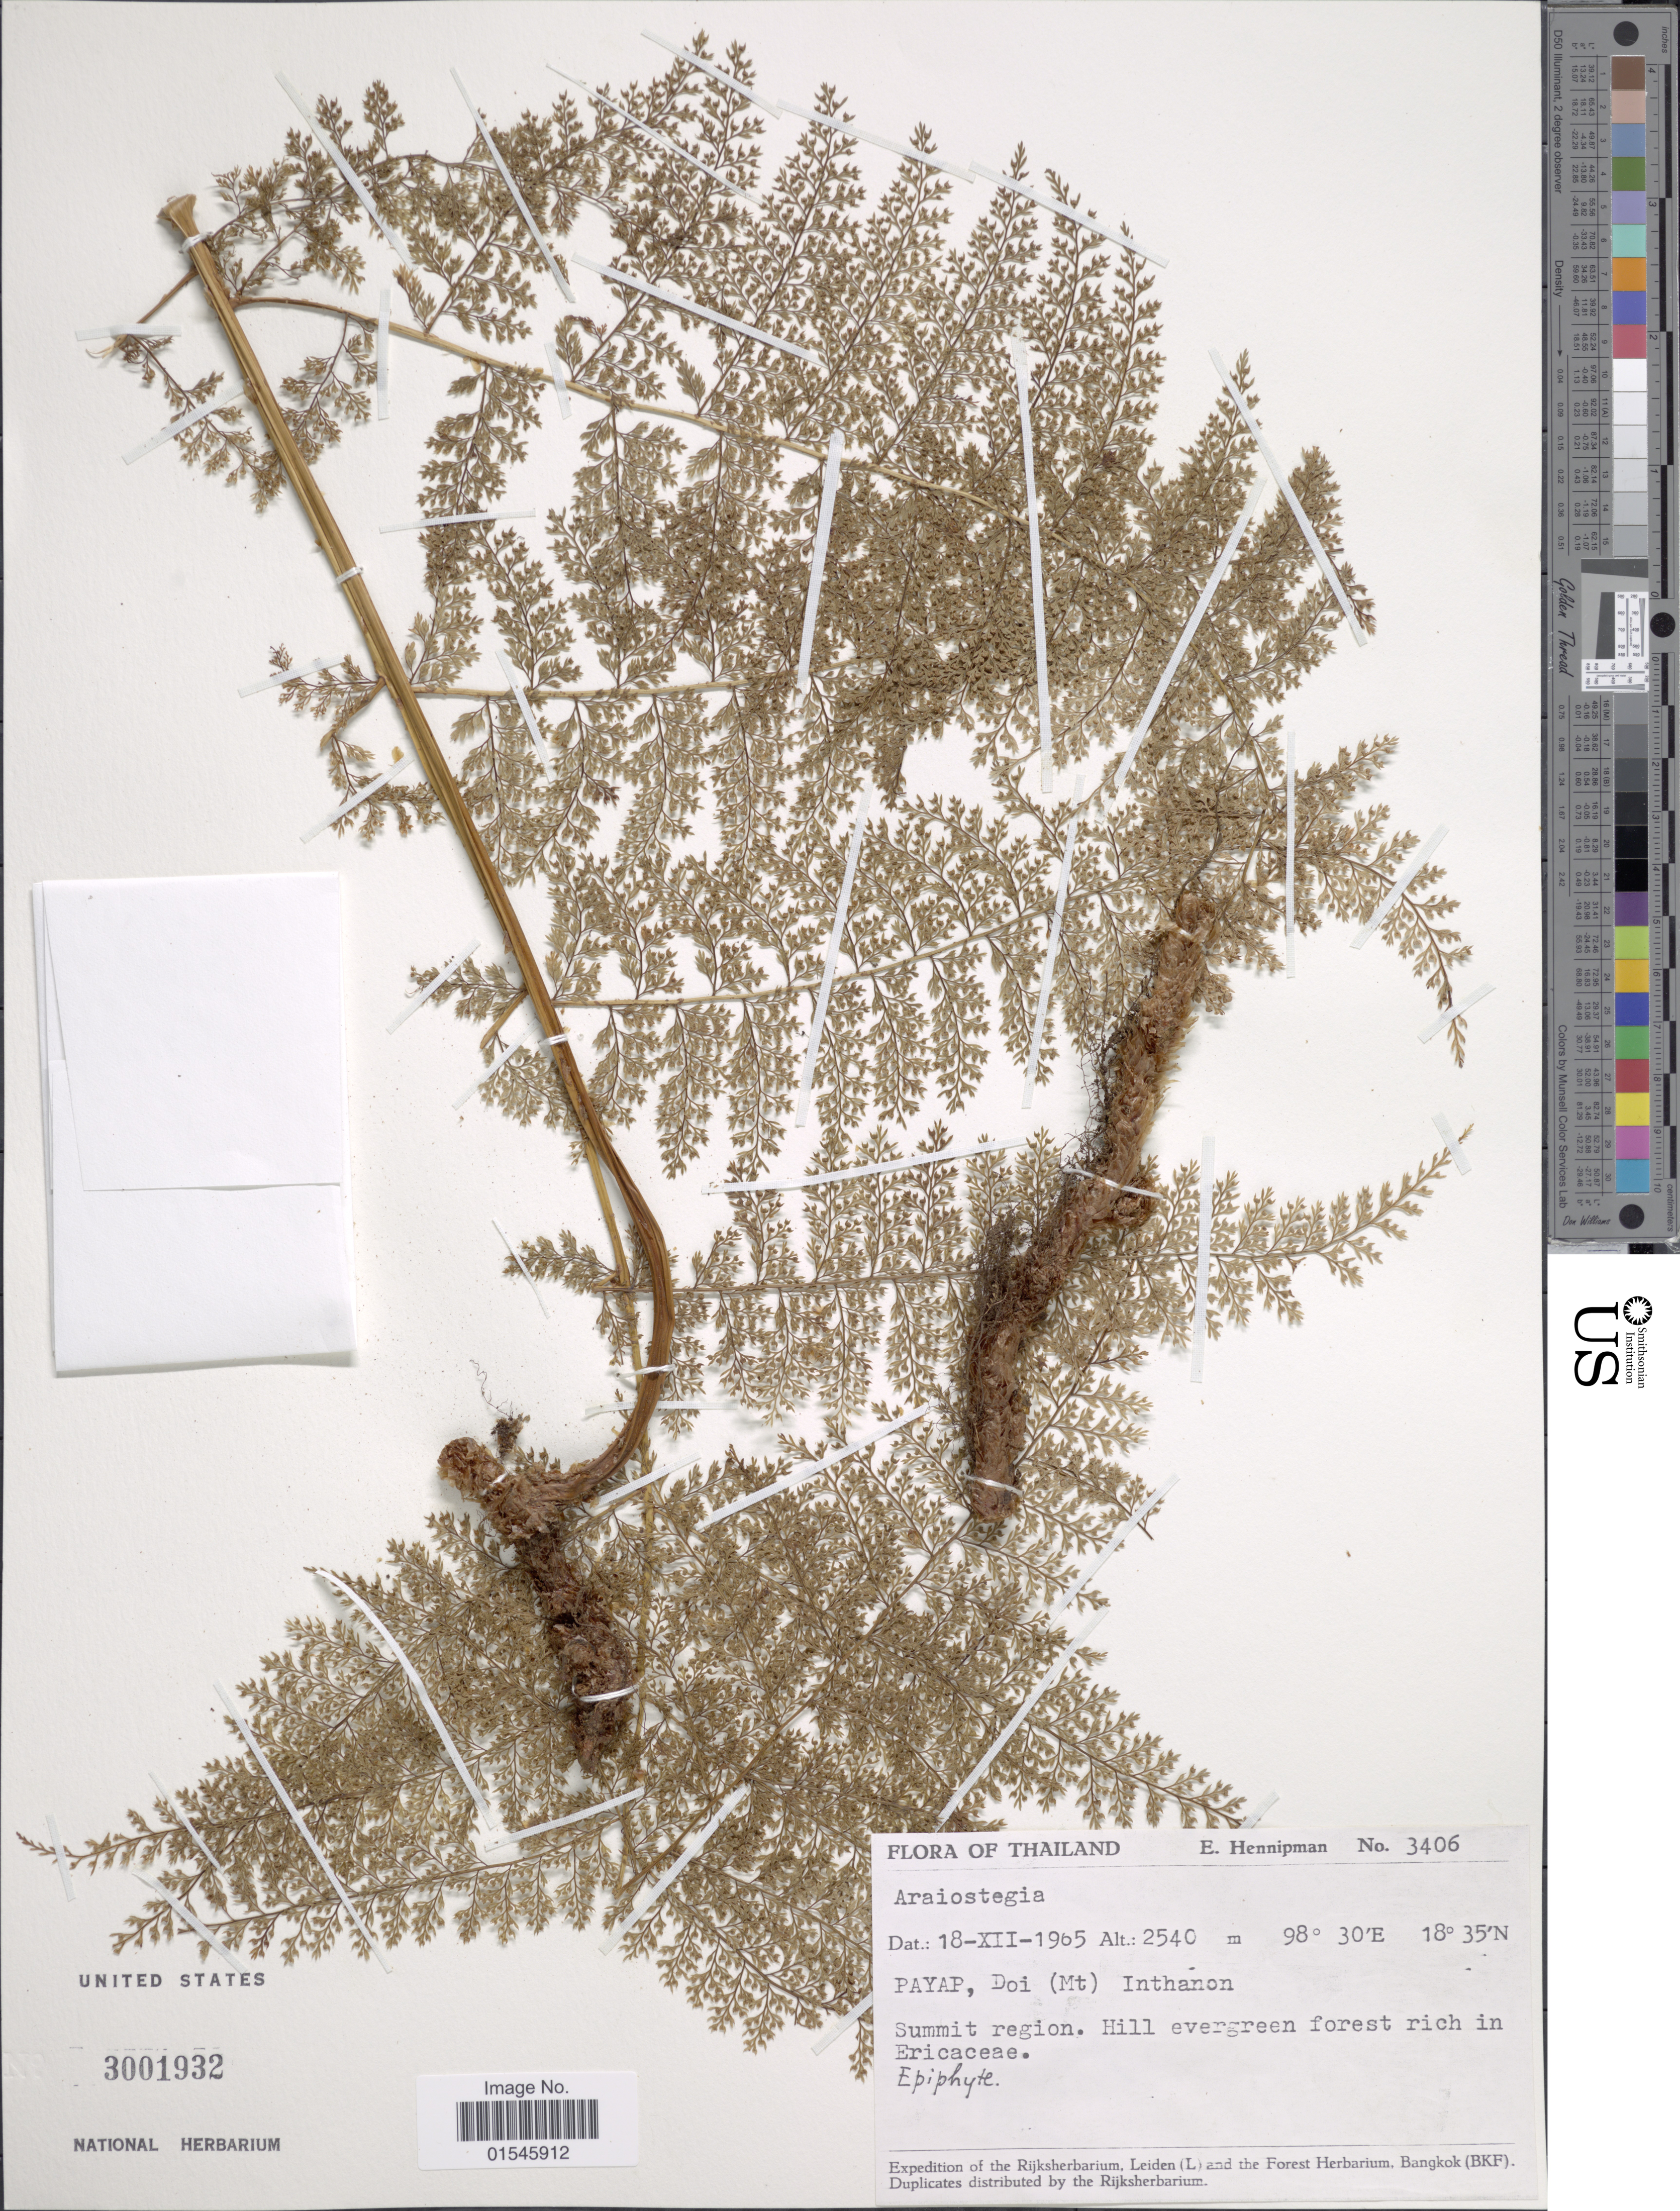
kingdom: Plantae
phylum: Tracheophyta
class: Polypodiopsida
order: Polypodiales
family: Hypodematiaceae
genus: Leucostegia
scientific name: Leucostegia sp.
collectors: E. Hennipman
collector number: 3406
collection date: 1965-12-18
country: Thailand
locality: Payap, Doi (Mt) Inthanon. Summit region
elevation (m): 2540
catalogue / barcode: US 3001932